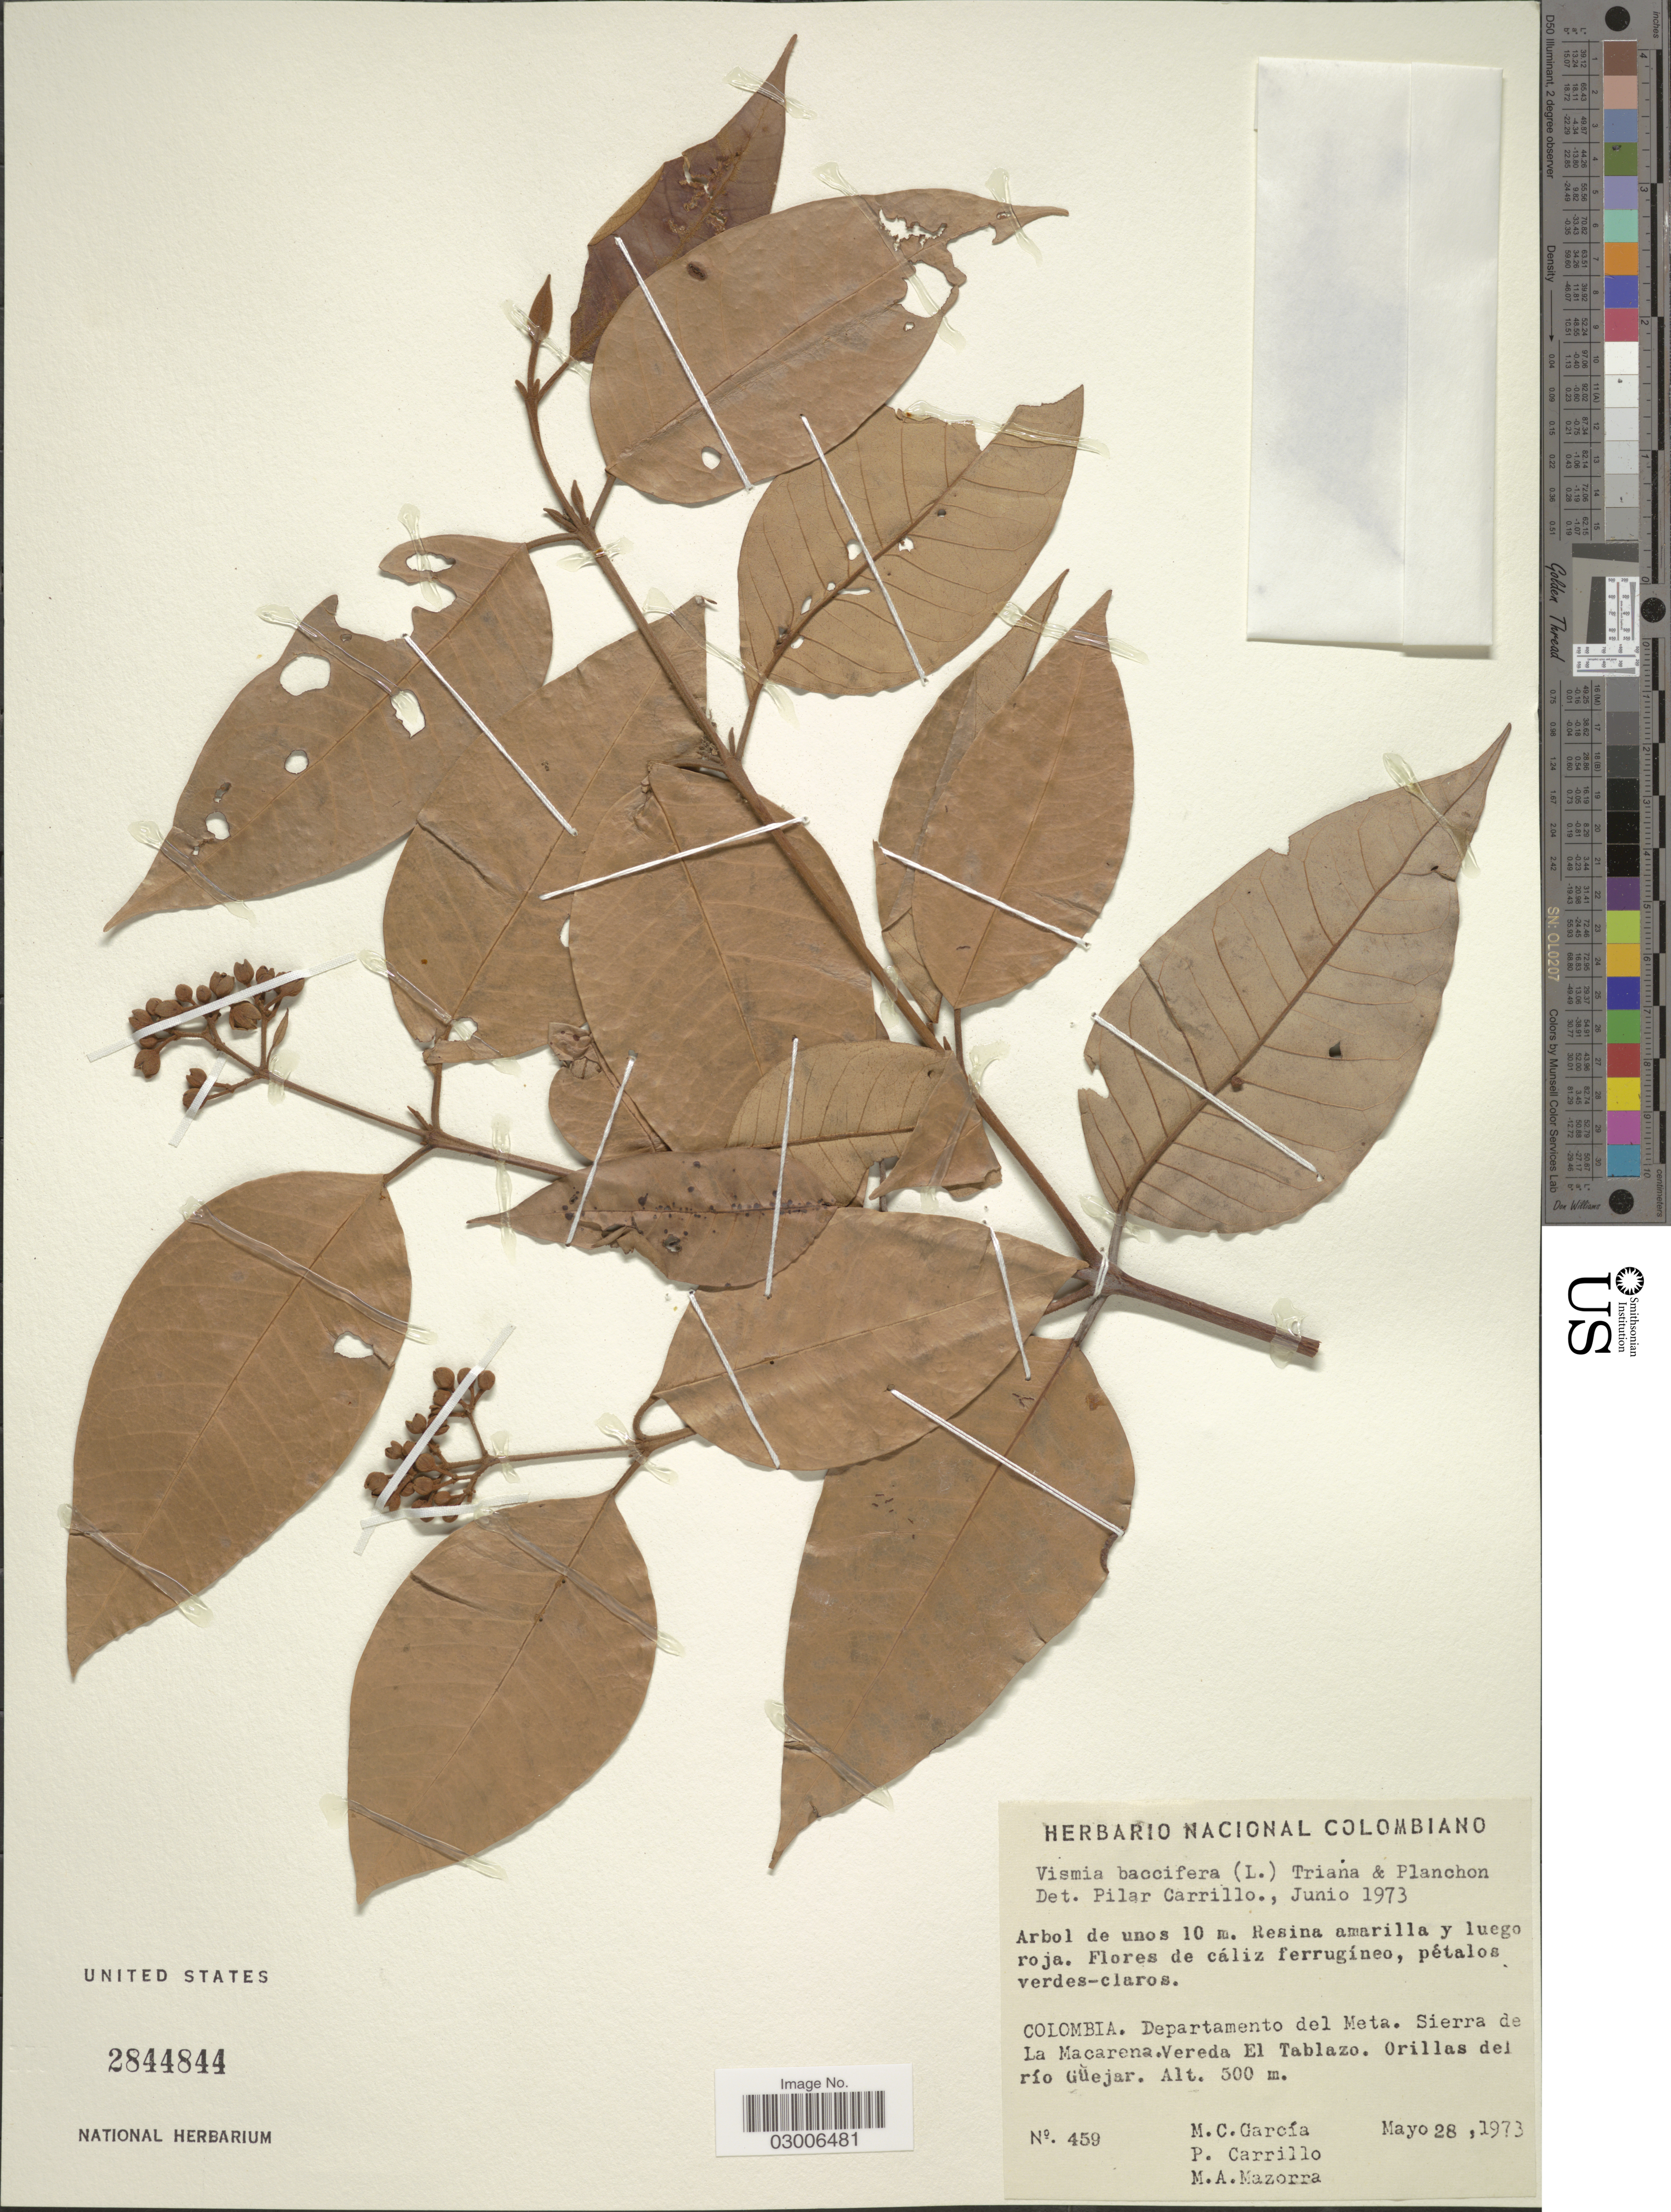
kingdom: Plantae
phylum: Tracheophyta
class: Magnoliopsida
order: Malpighiales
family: Hypericaceae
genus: Vismia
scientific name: Vismia baccifera subsp. baccifera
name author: (L.) Triana & Planch.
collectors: M. C. García, P. Carrillo & M. Mazorra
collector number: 459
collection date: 1973-05-28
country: Colombia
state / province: Meta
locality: Departamento del Meta, Sierra de La Macarena, Vereda El Tablazo, Orillas del río Güejar.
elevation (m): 500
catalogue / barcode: US 2844844